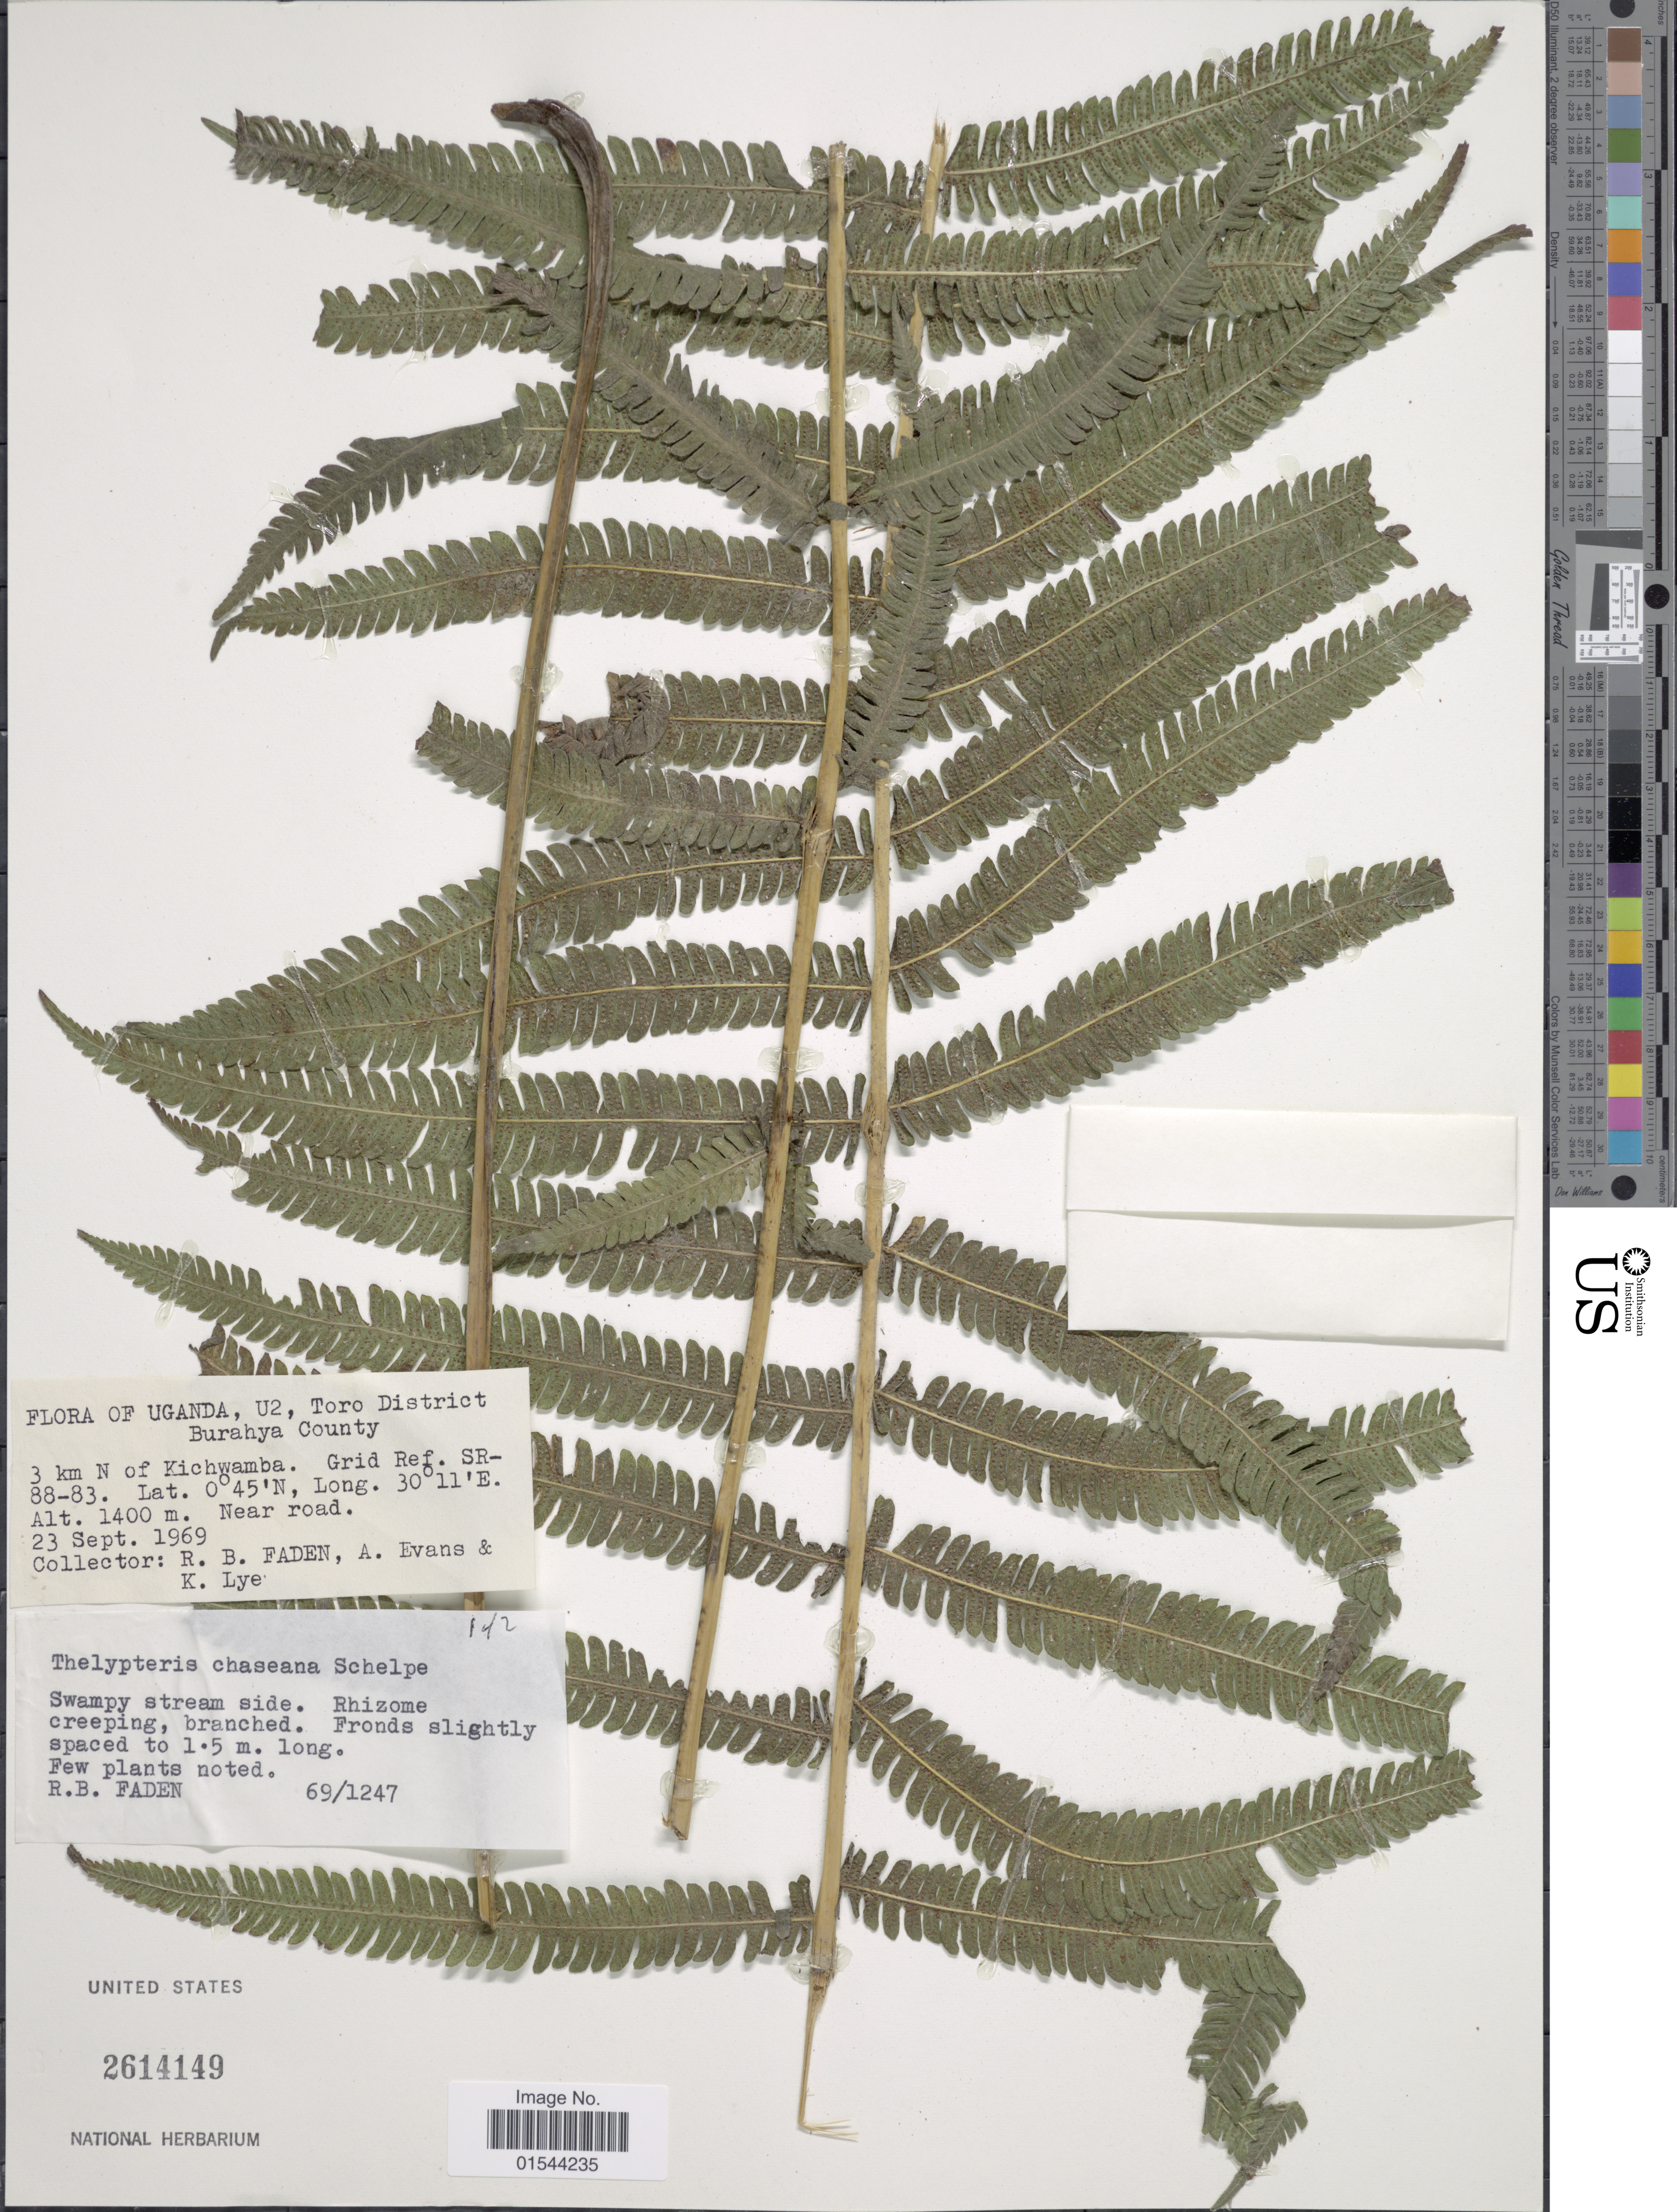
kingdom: Plantae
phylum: Tracheophyta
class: Polypodiopsida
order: Polypodiales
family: Thelypteridaceae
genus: Christella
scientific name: Christella chaseana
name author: (Schelpe) Holttum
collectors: R. B. Faden, A. Evans & K. A. Lye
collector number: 69/1247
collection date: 1969-09-23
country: Uganda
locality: U2, Toro District, Burahya County, 3 km N of Kichwamba. Grid Ref. SR--88-83 Near road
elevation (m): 1400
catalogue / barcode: US 2614149